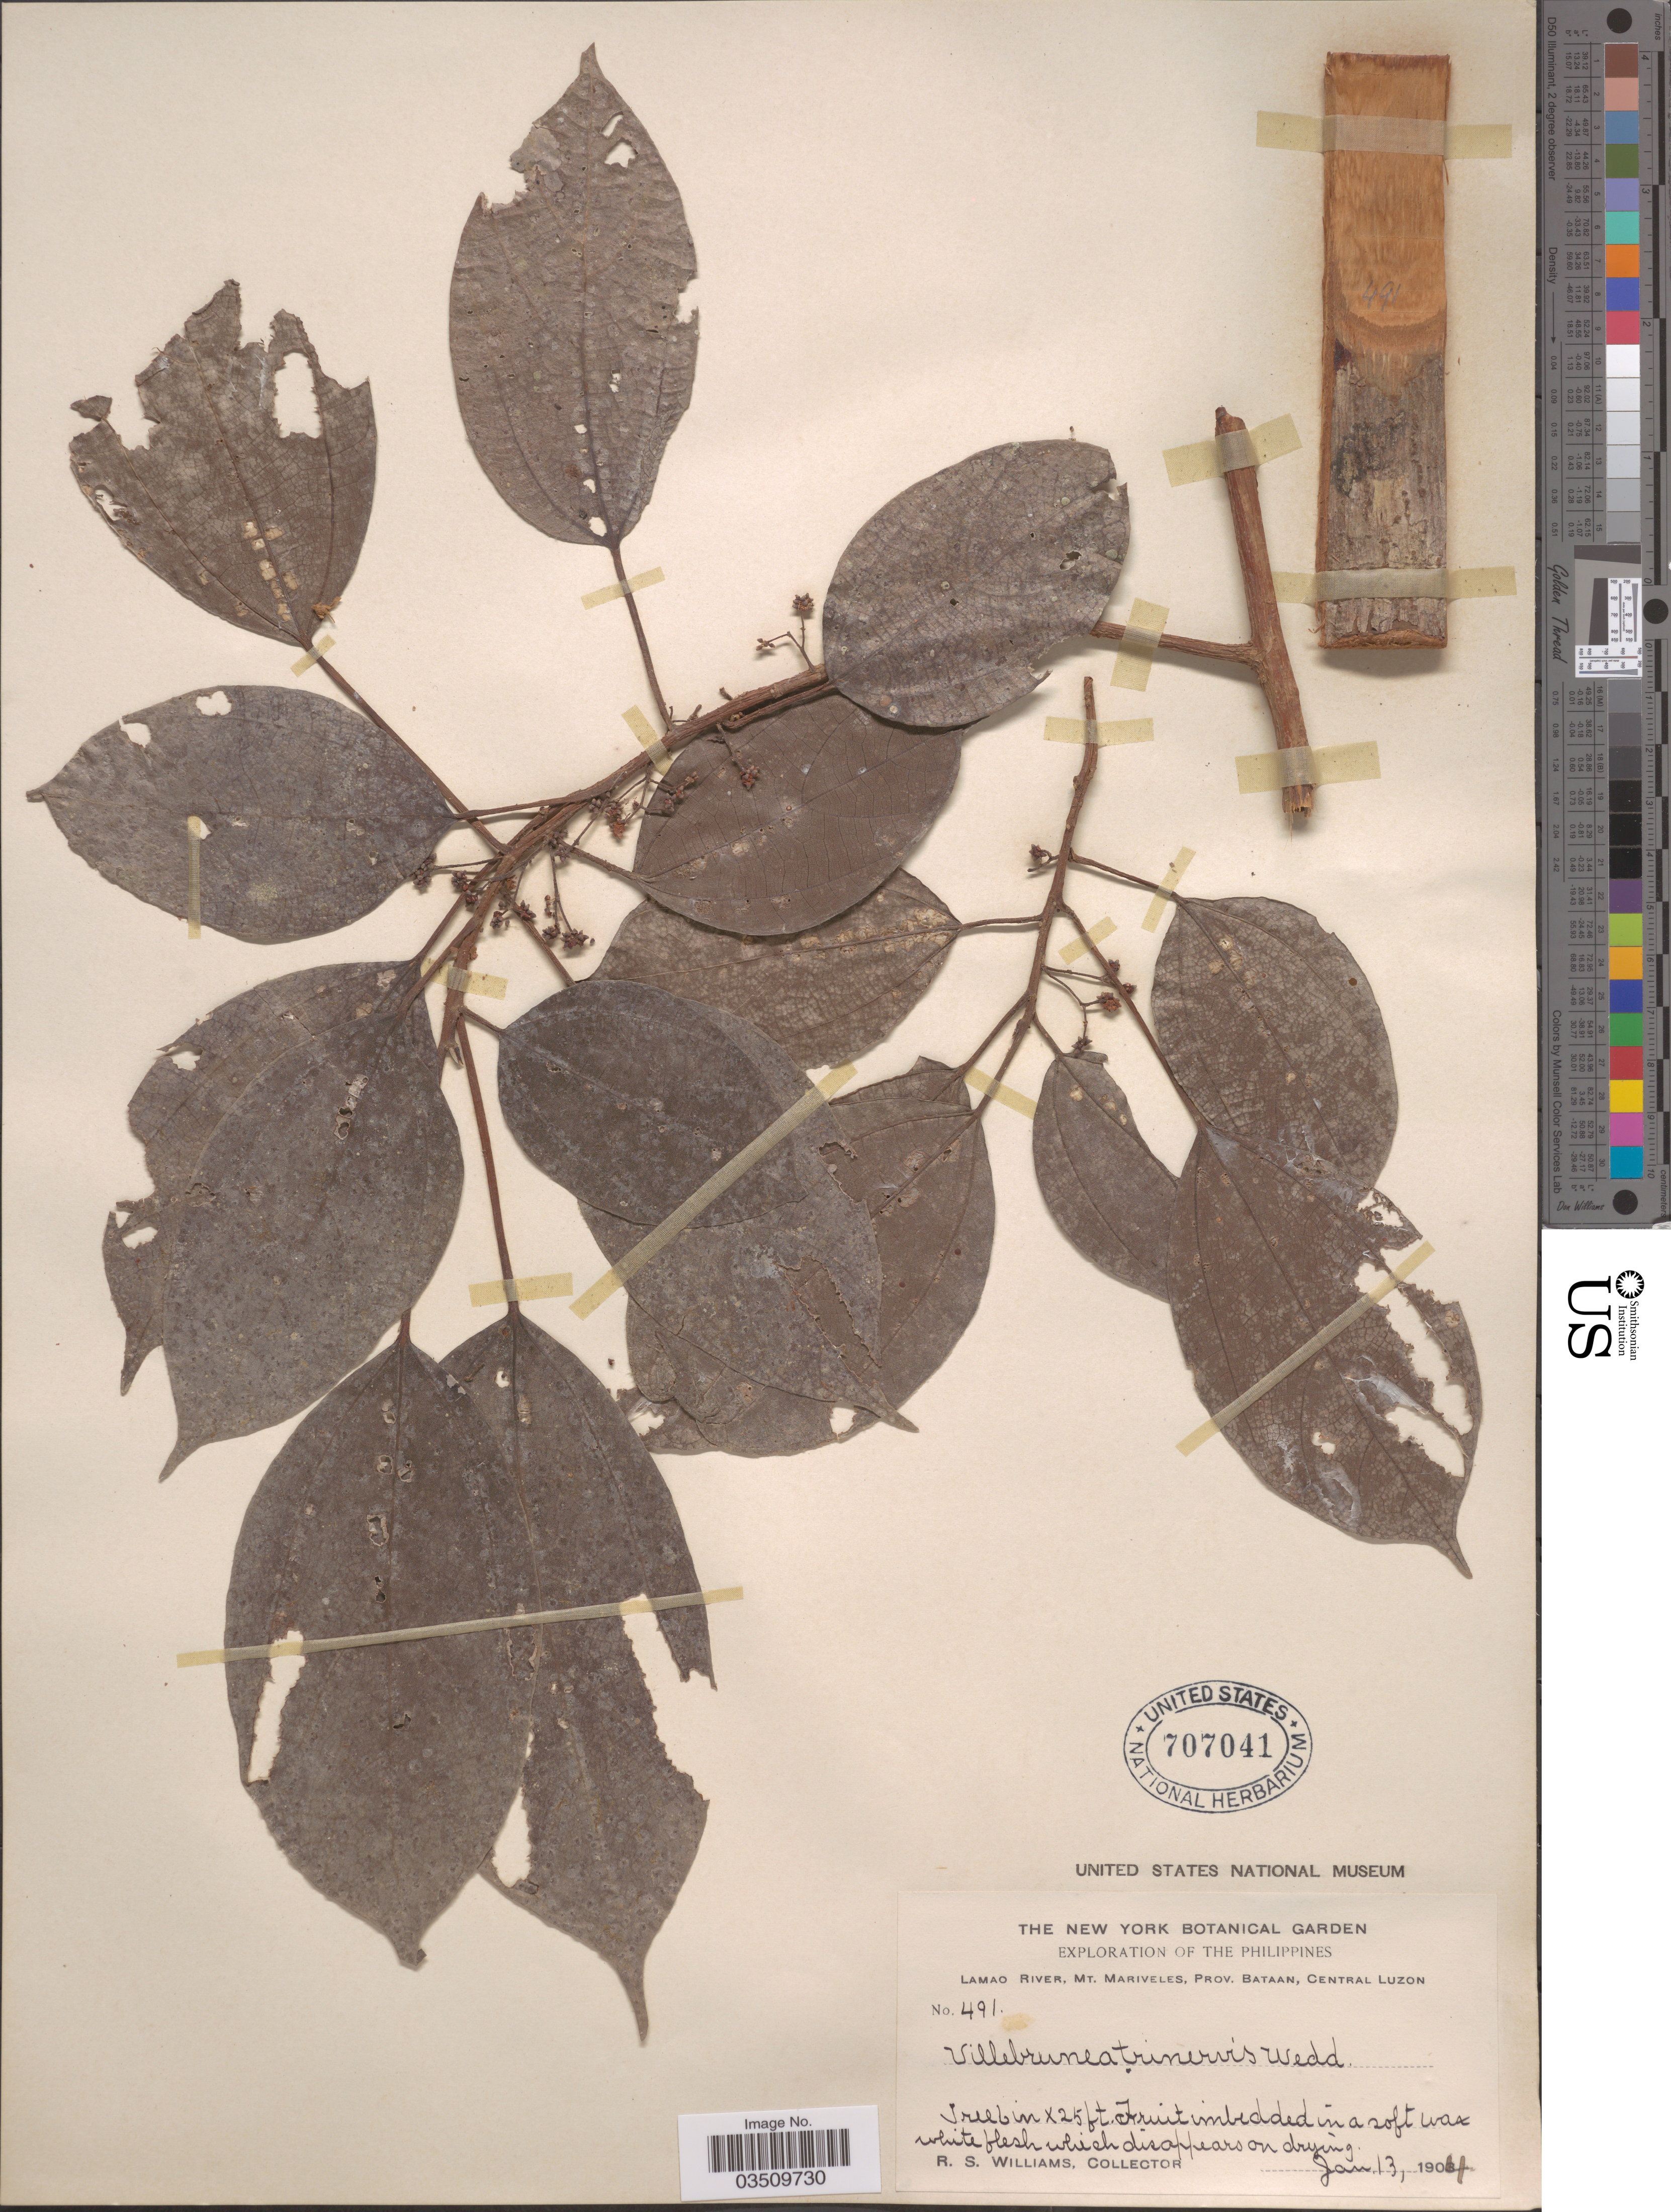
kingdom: Plantae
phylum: Tracheophyta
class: Magnoliopsida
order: Rosales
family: Urticaceae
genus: Oreocnide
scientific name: Oreocnide trinervis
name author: (Wedd.) Miq.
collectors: R. S. Williams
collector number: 491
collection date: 1904-01-13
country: Philippines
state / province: Central Luzon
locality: Lamao River, Mt. Mariveles, Prov. Bataan.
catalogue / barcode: US 707041